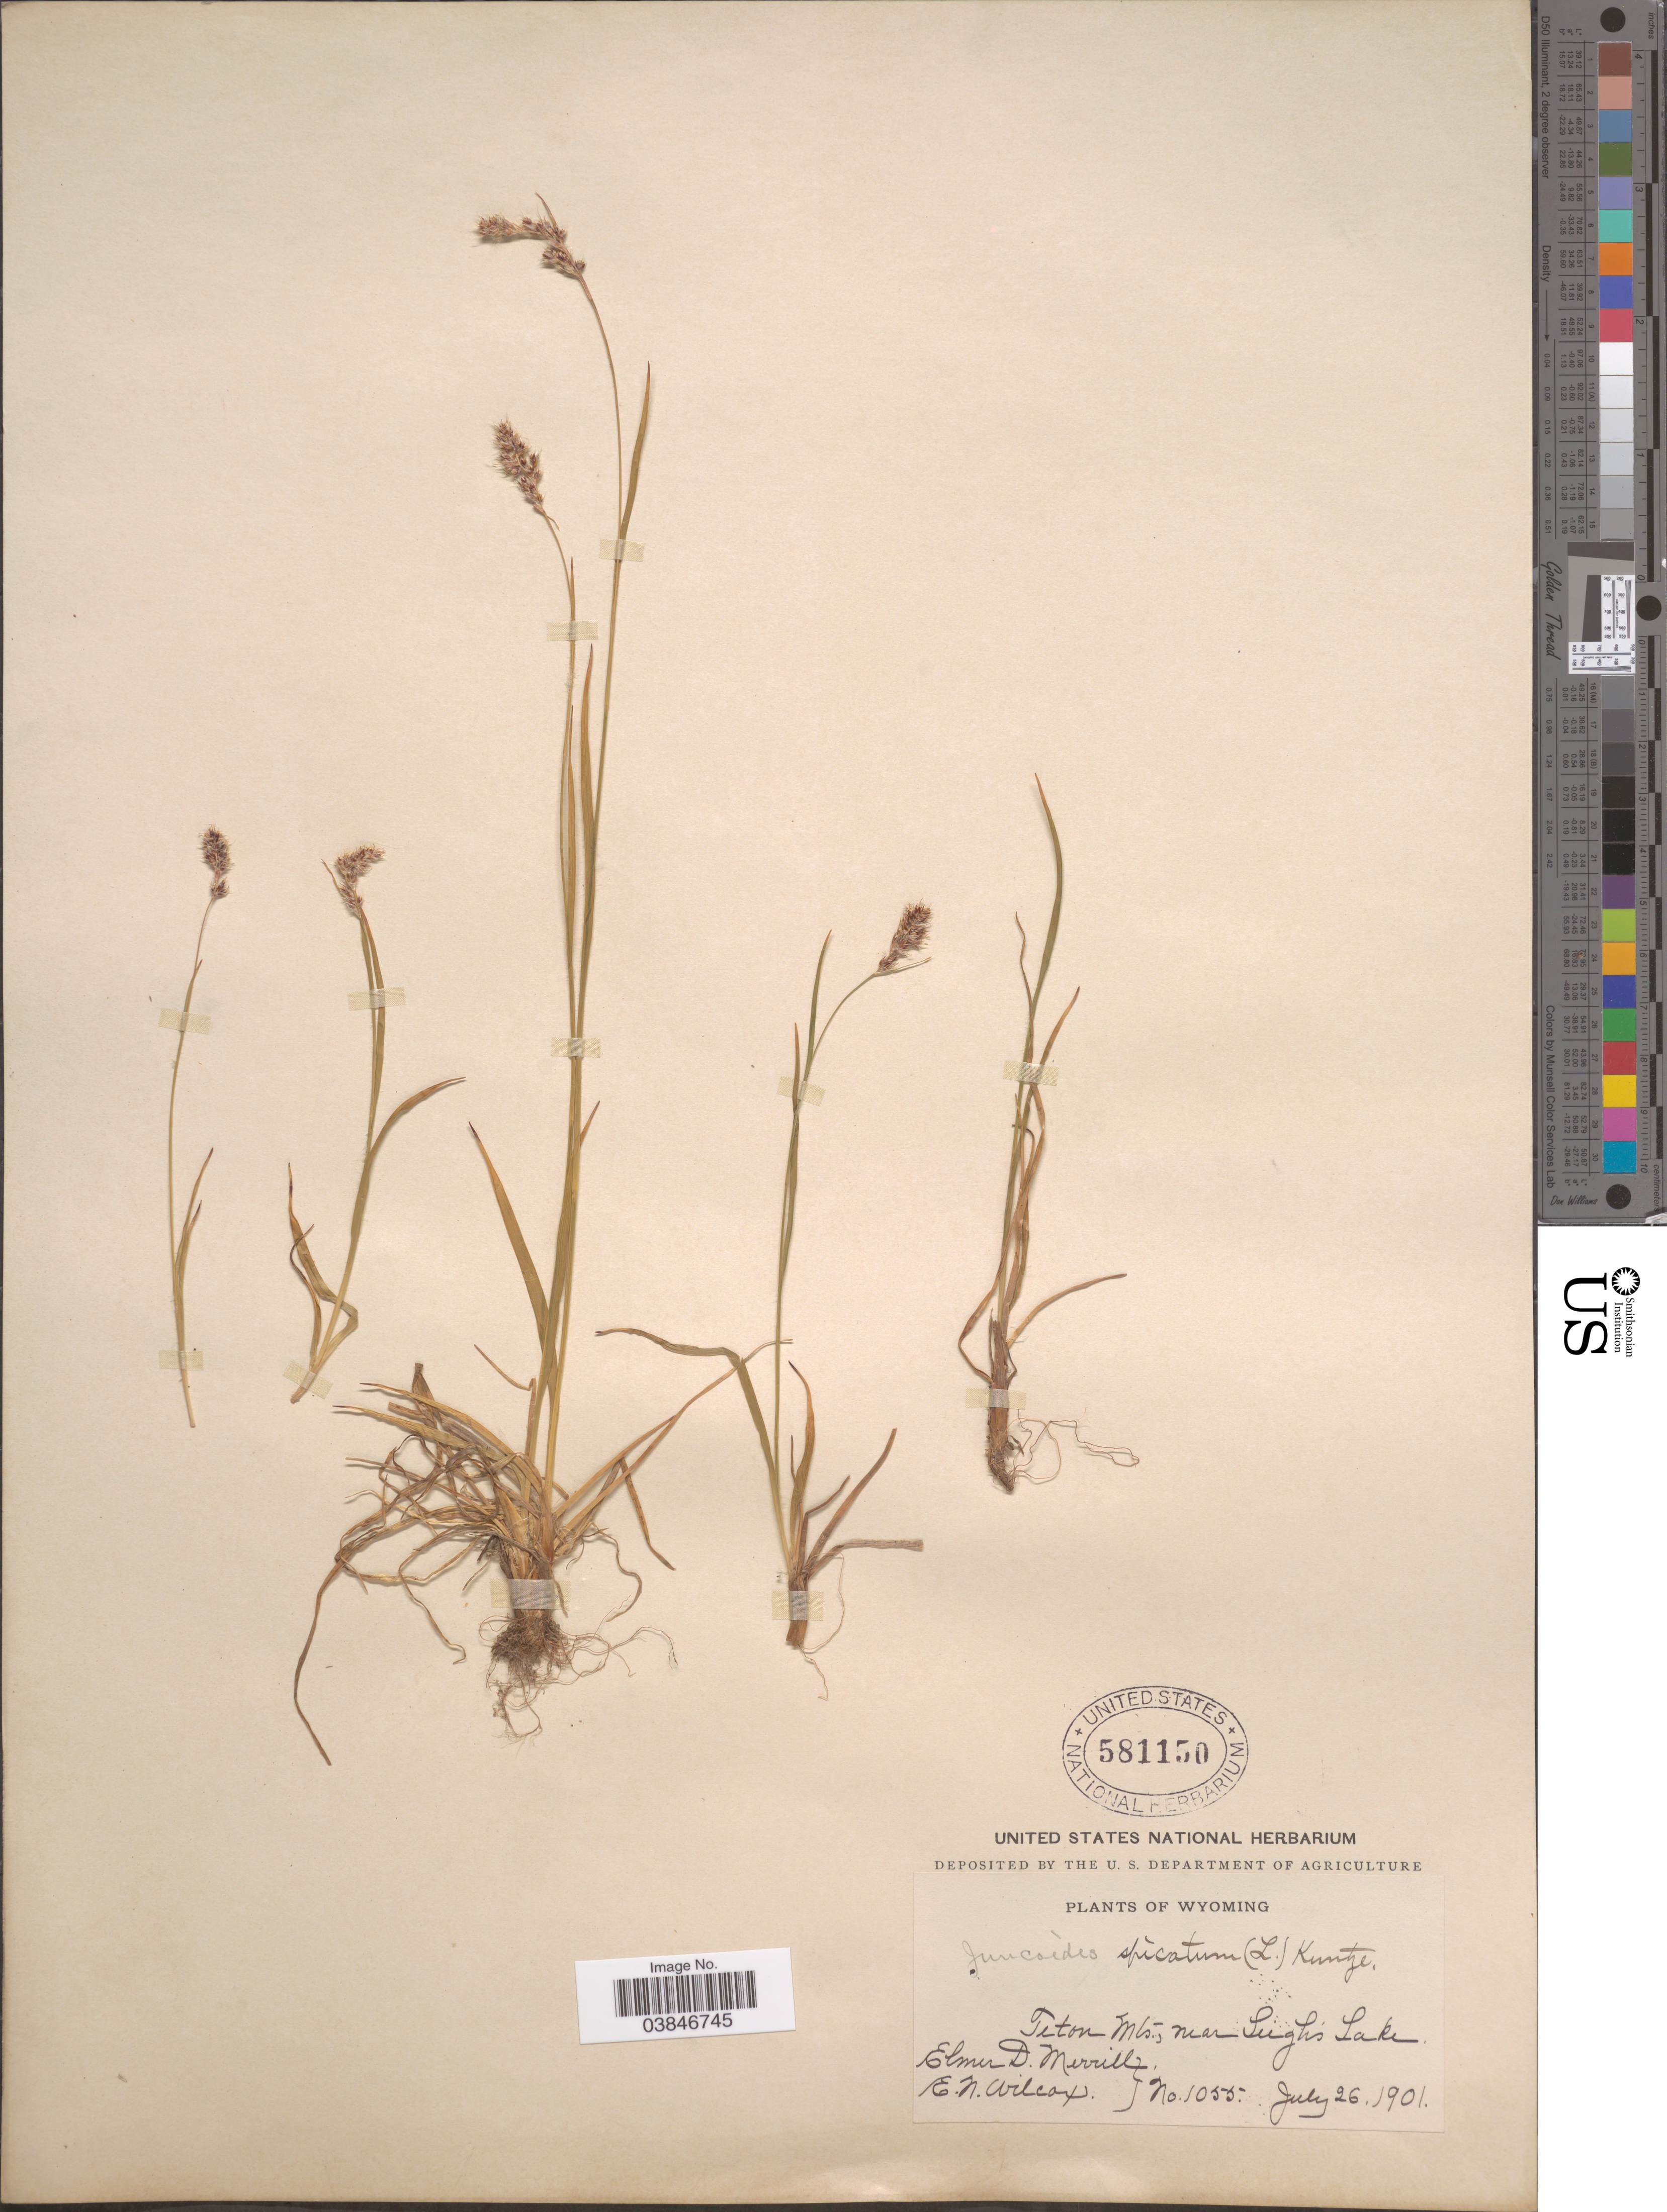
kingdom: Plantae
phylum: Tracheophyta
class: Liliopsida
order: Poales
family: Juncaceae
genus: Luzula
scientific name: Luzula spicata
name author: (L.) DC.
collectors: E. D. Merrill & E. Wilcox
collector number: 1055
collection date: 1901-07-26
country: United States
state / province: Wyoming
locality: Teton Mts., near Leighs Lake.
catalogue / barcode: US 581150